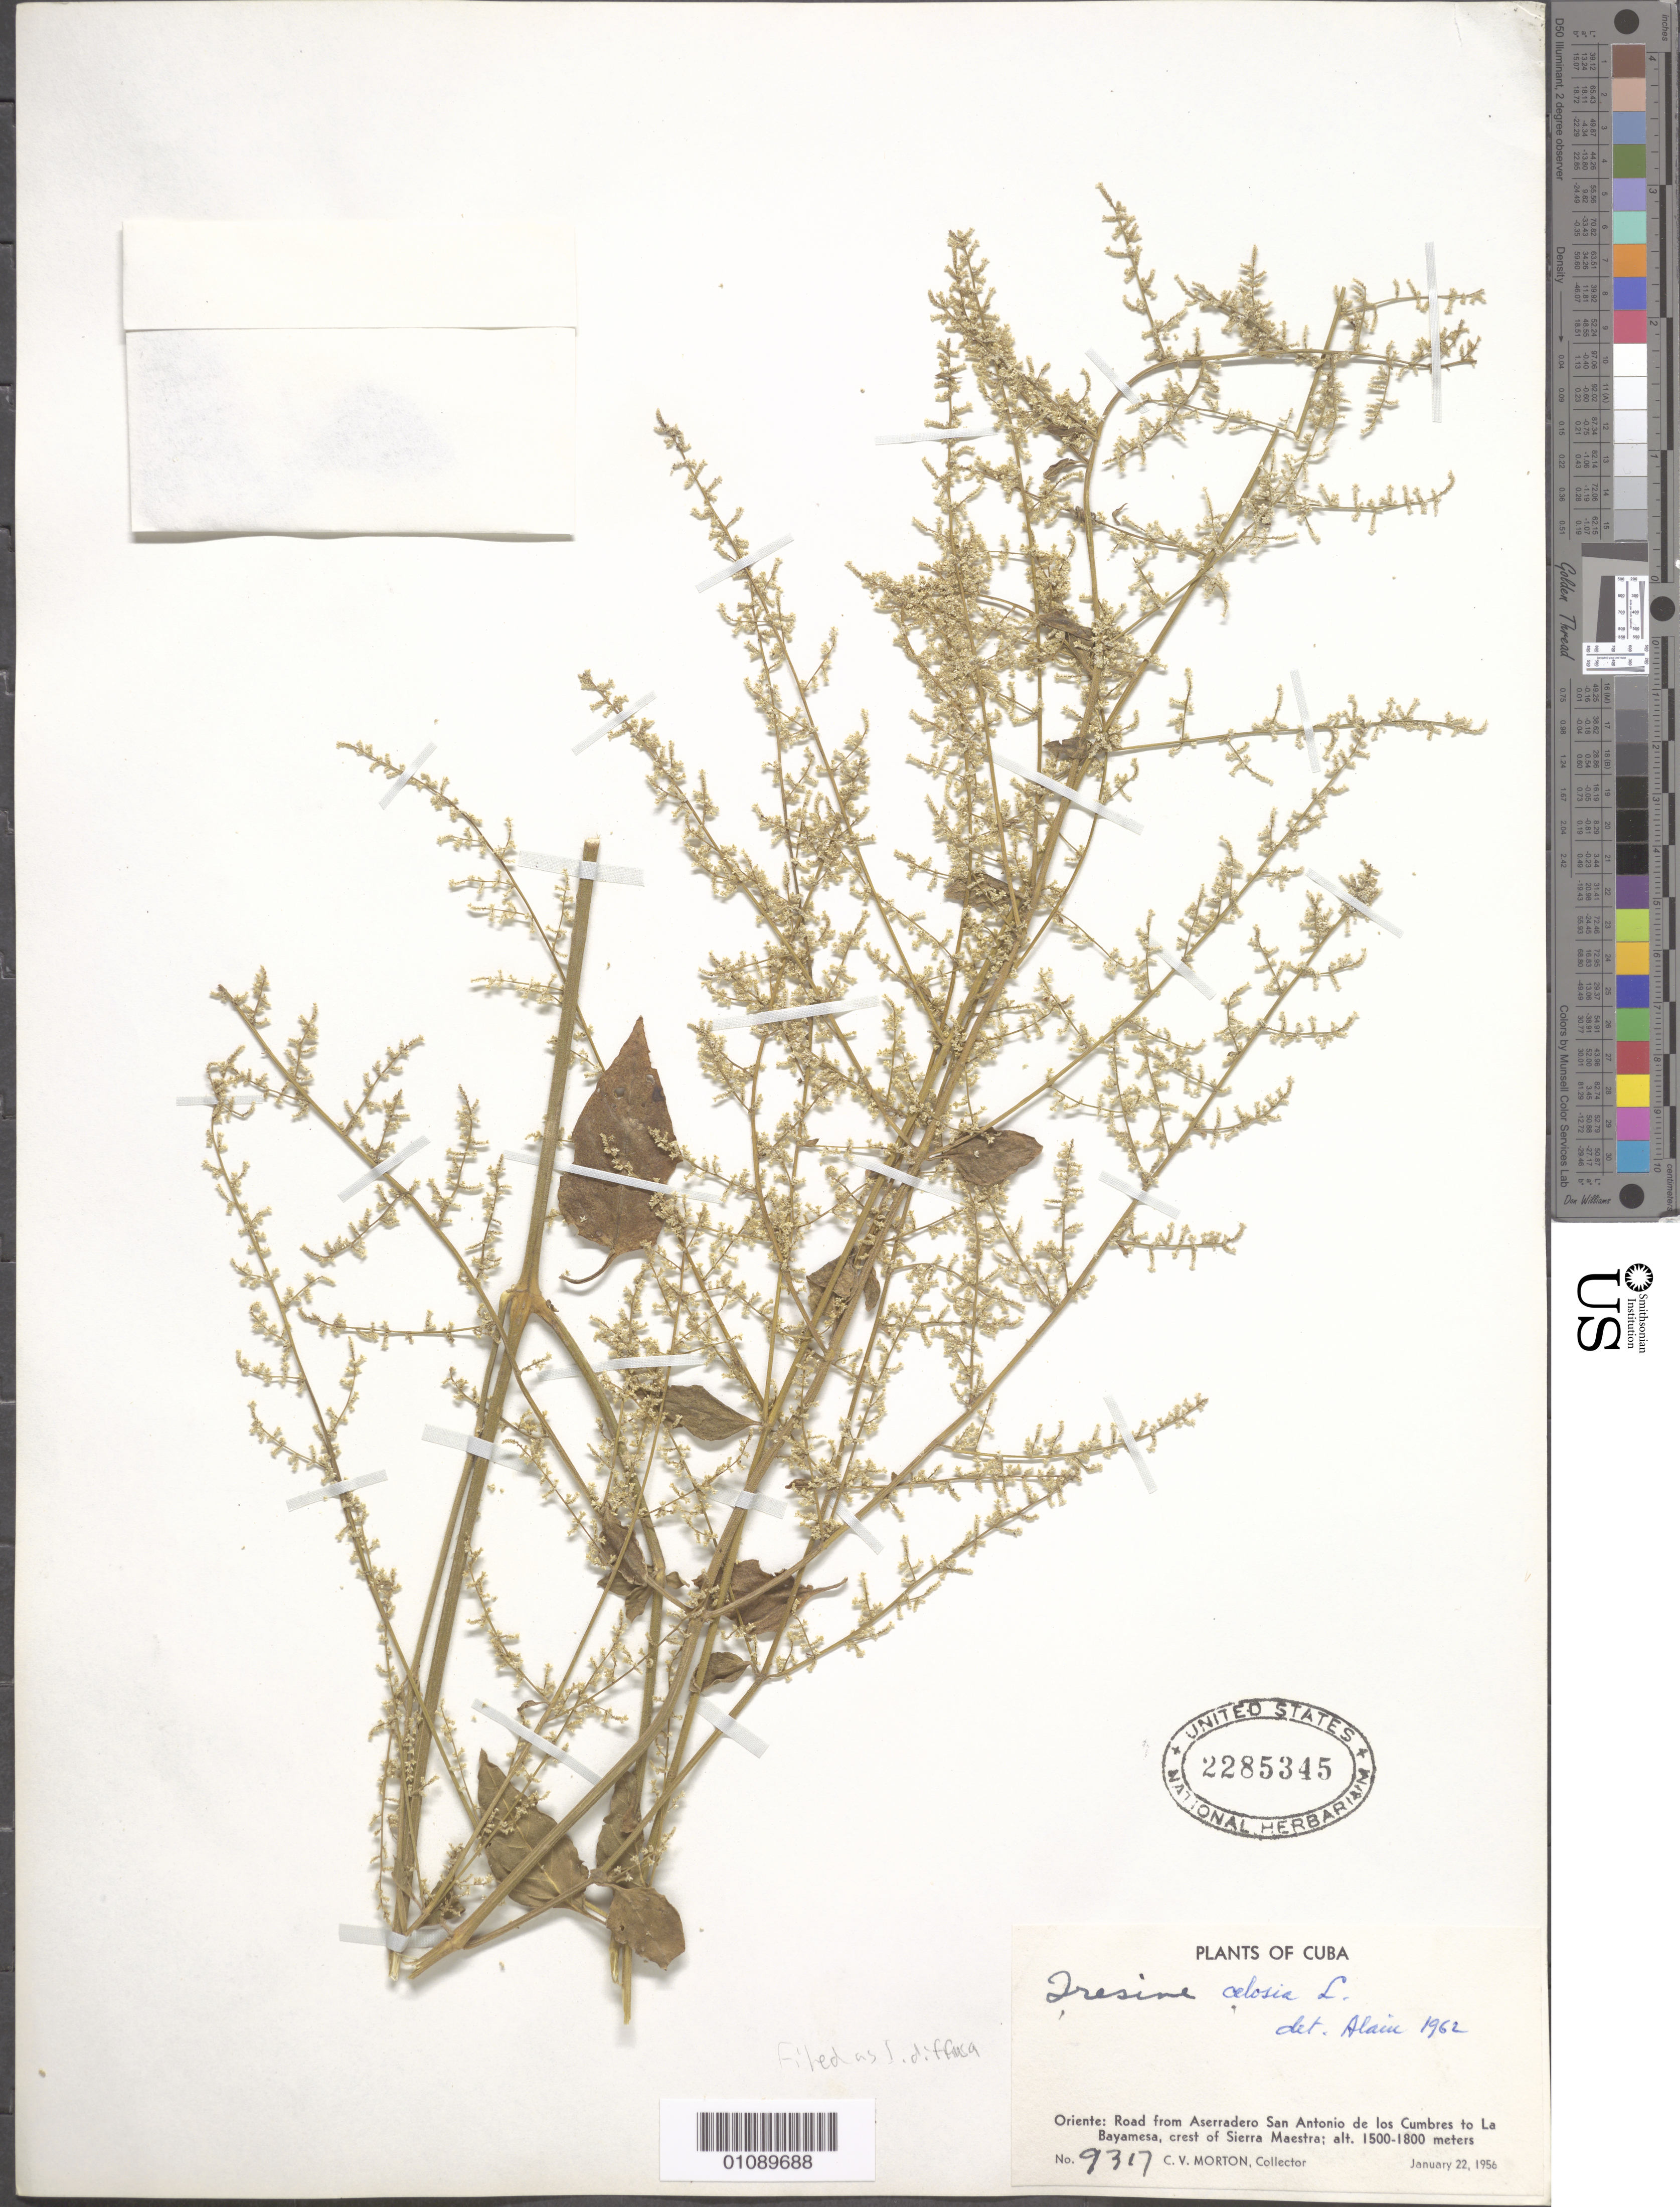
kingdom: Plantae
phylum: Tracheophyta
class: Magnoliopsida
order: Caryophyllales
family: Amaranthaceae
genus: Iresine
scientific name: Iresine diffusa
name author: Humb. & Bonpl. ex Willd.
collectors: C. V. Morton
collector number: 9317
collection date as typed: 22 Jan 1956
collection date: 1956-01-22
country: Cuba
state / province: Oriente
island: Cuba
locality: Oriente: Road from Aserradero san Antonio de los Cumbres to La Bayamesa, crest of Sierra Maestra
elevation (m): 1500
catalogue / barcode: US 2285345